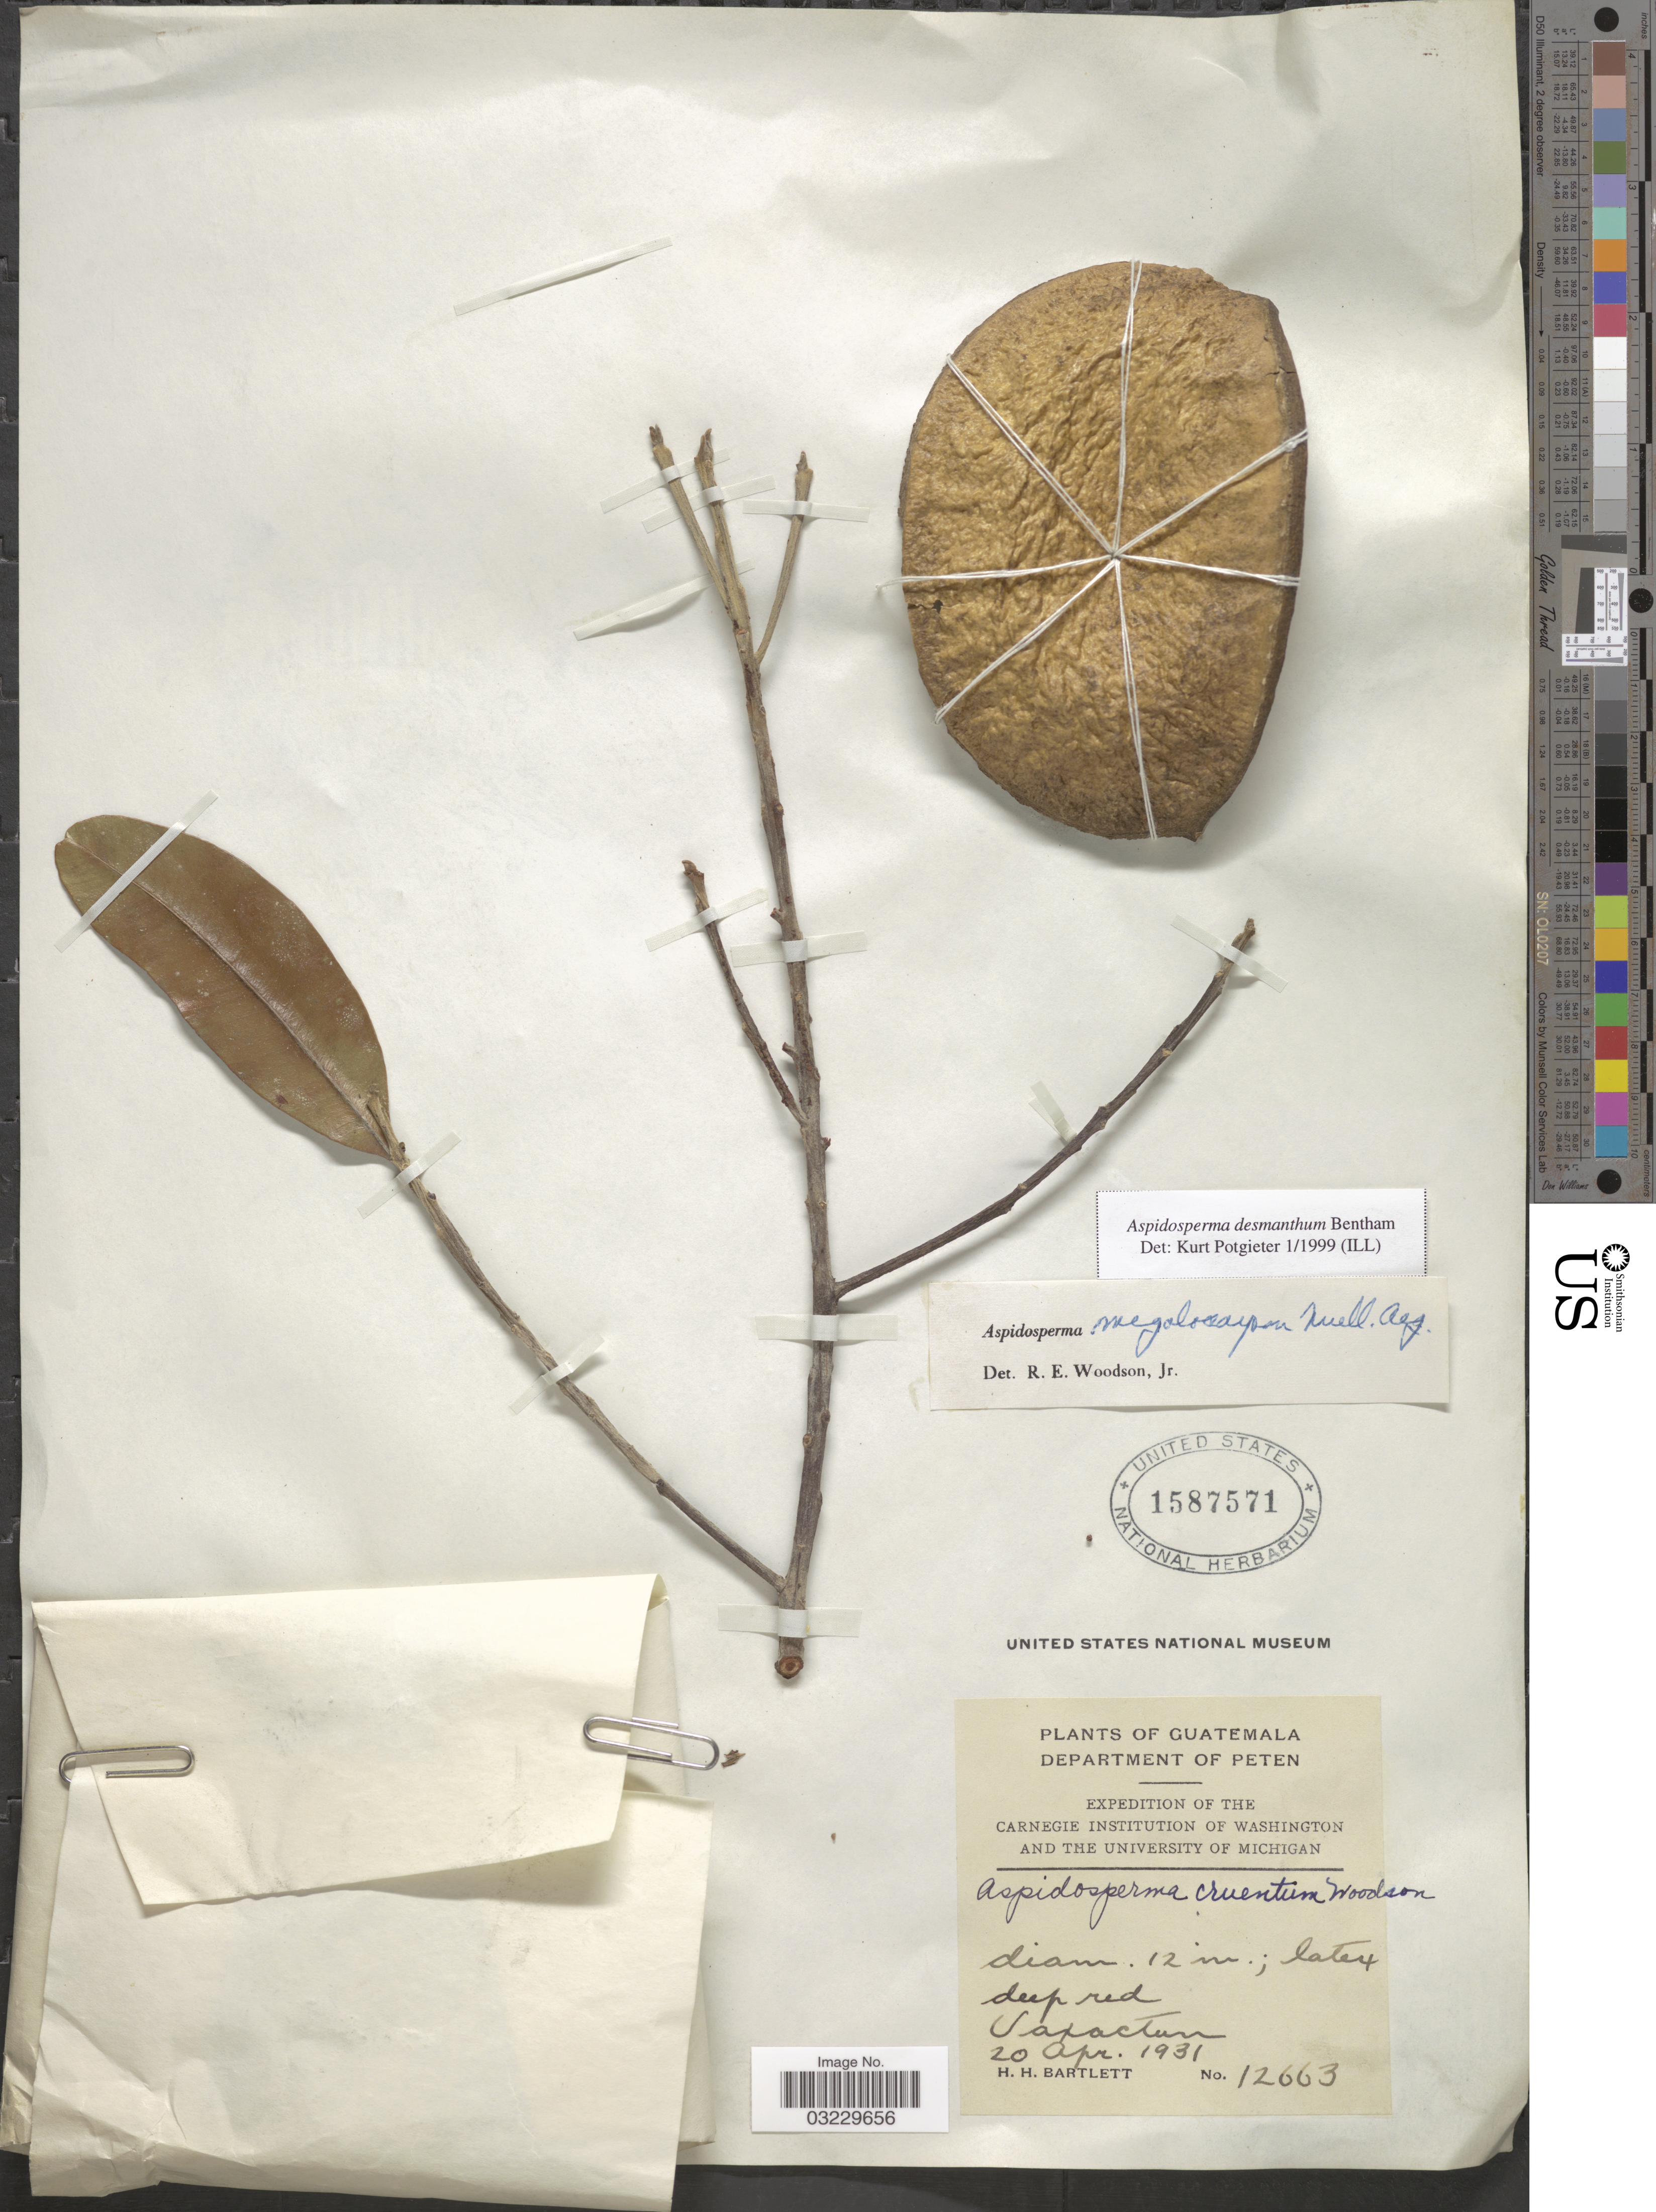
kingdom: Plantae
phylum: Tracheophyta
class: Magnoliopsida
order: Gentianales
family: Apocynaceae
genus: Aspidosperma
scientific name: Aspidosperma desmanthum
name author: Benth. ex Müll. Arg.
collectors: H. H. Bartlett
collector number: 12663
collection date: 1931-04-20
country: Guatemala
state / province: El Petén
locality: Department of Peten. Saxactun.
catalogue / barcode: US 1587571